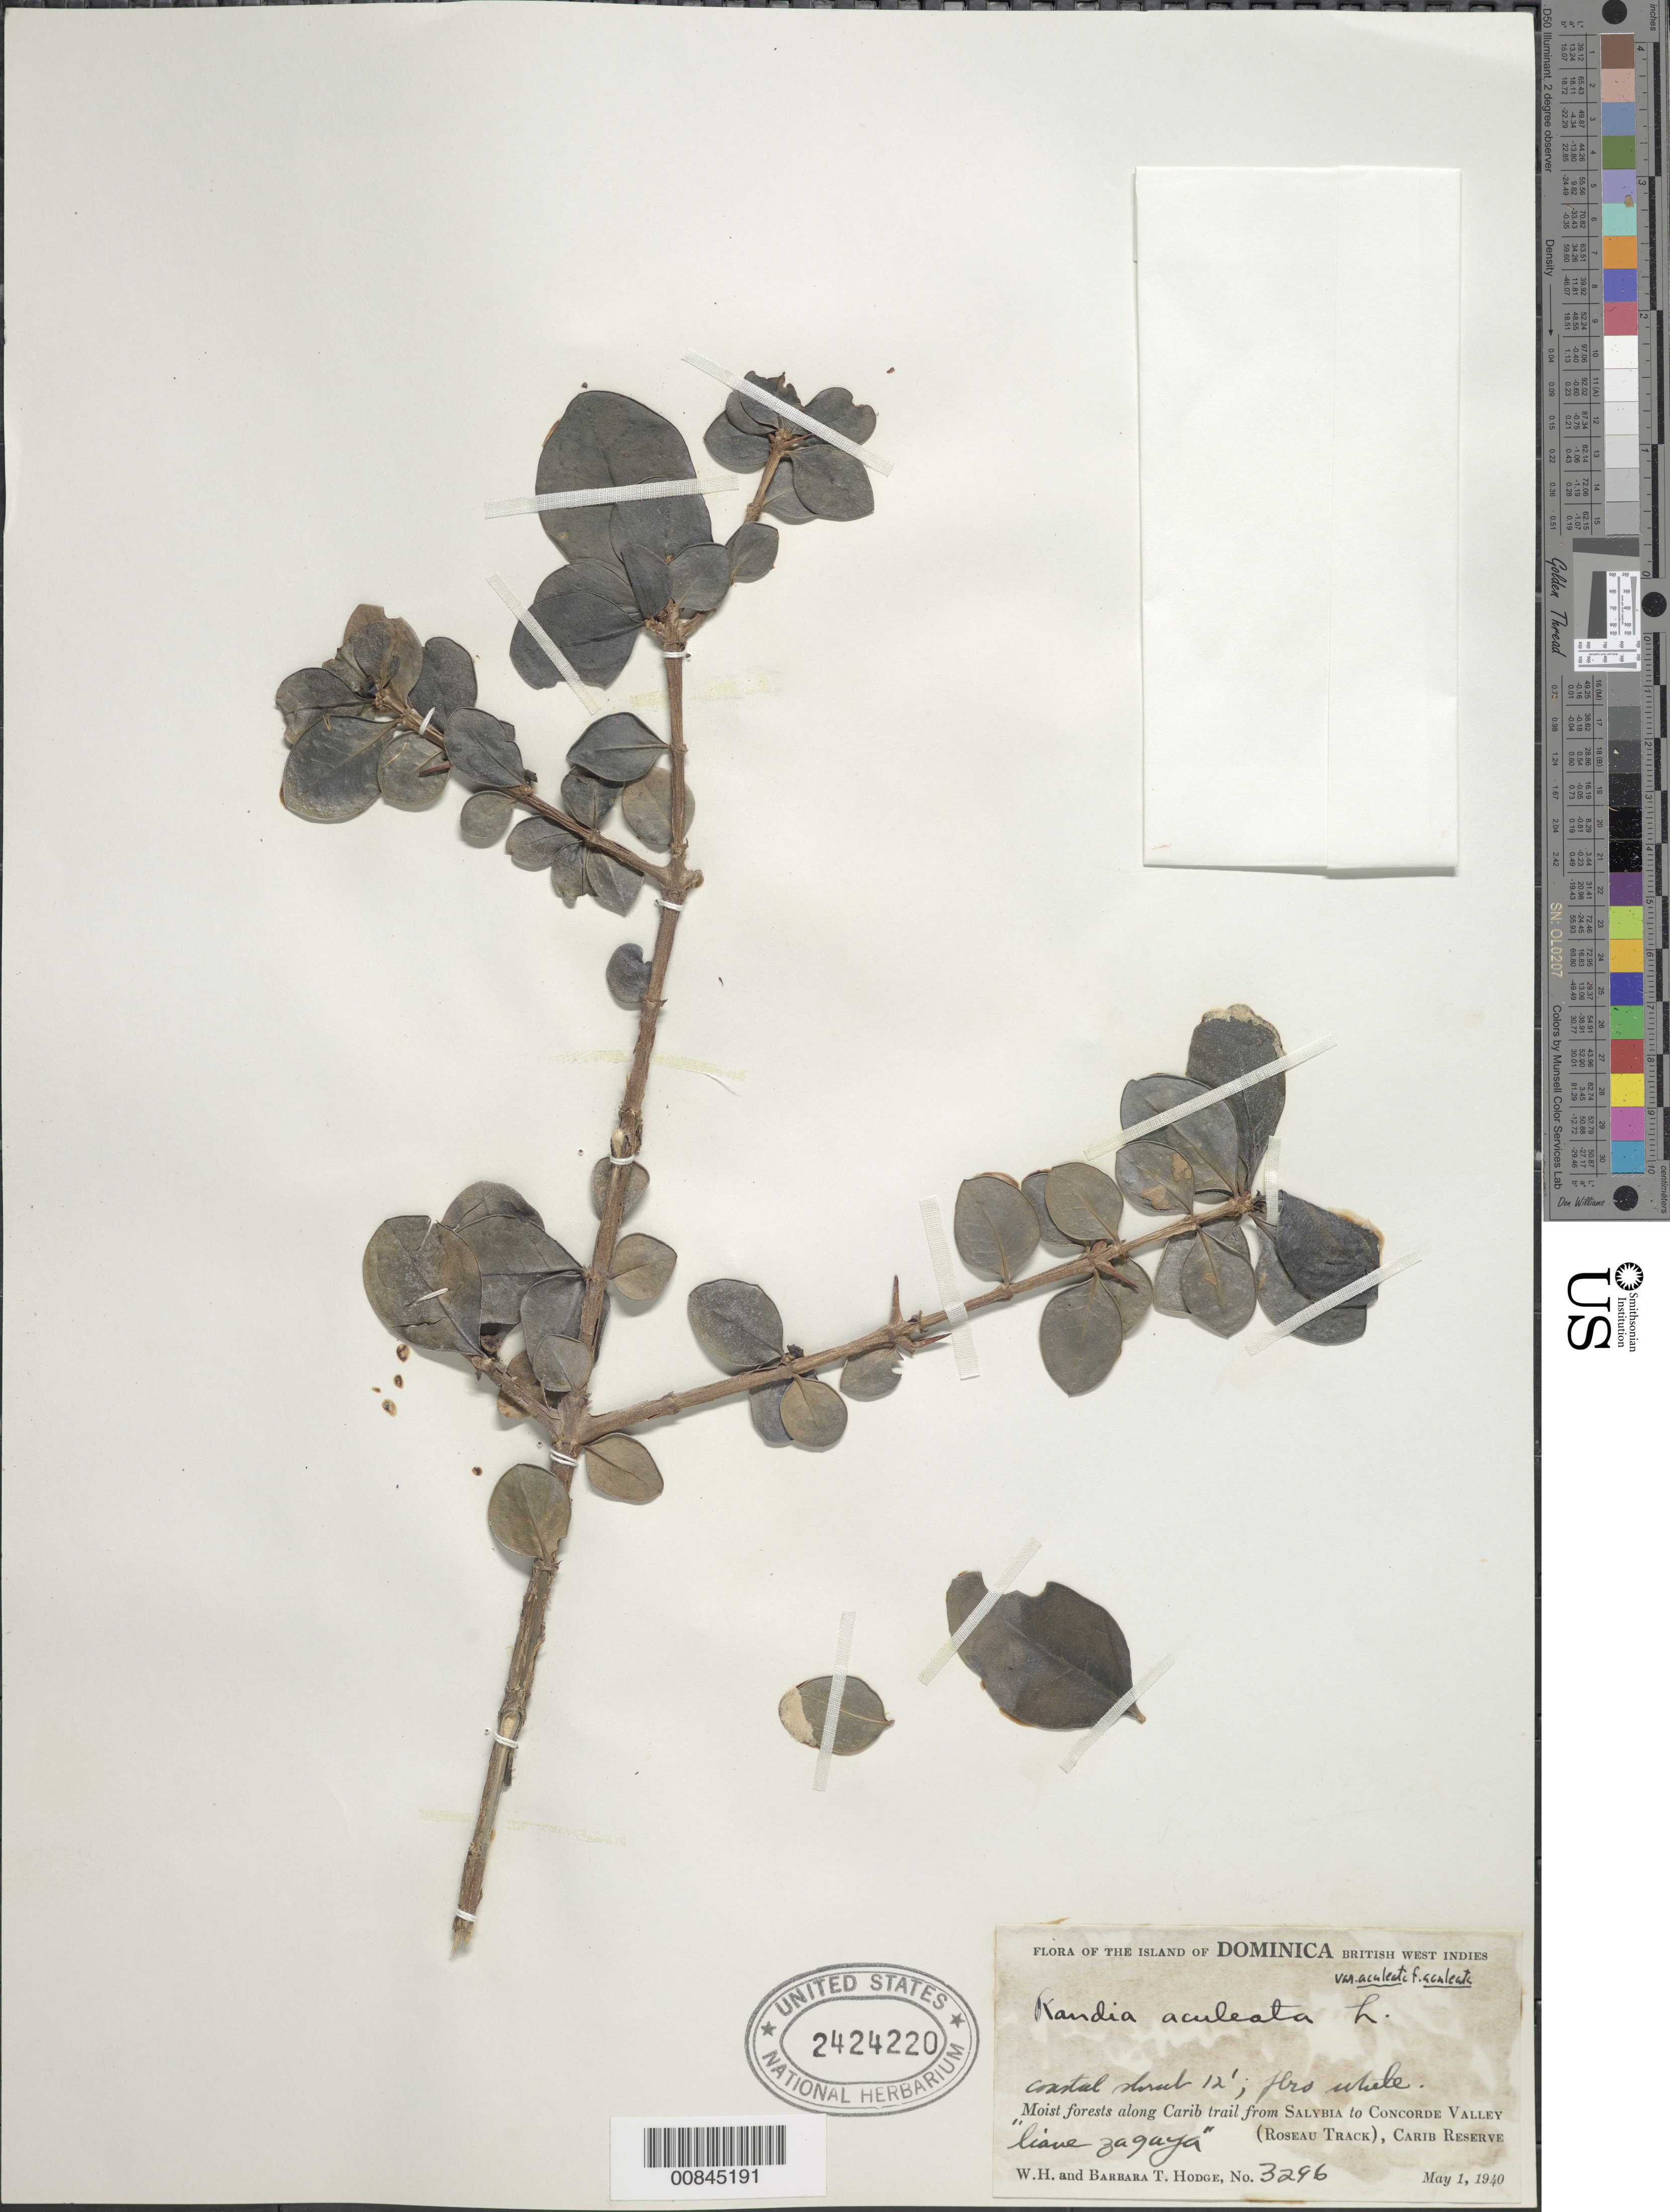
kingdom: Plantae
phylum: Tracheophyta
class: Magnoliopsida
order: Gentianales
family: Rubiaceae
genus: Randia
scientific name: Randia aculeata f. aculeata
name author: L.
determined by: Nicolson, Dan H.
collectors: W. Hodge & B. Hodge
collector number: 3296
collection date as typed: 01 May 1940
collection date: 1940-05-01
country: Dominica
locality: Along Carib trail from Salybia to Concord Valley (Roseau Track), Carib Reserve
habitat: Coastal, moist forests along trail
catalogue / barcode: US 2424220